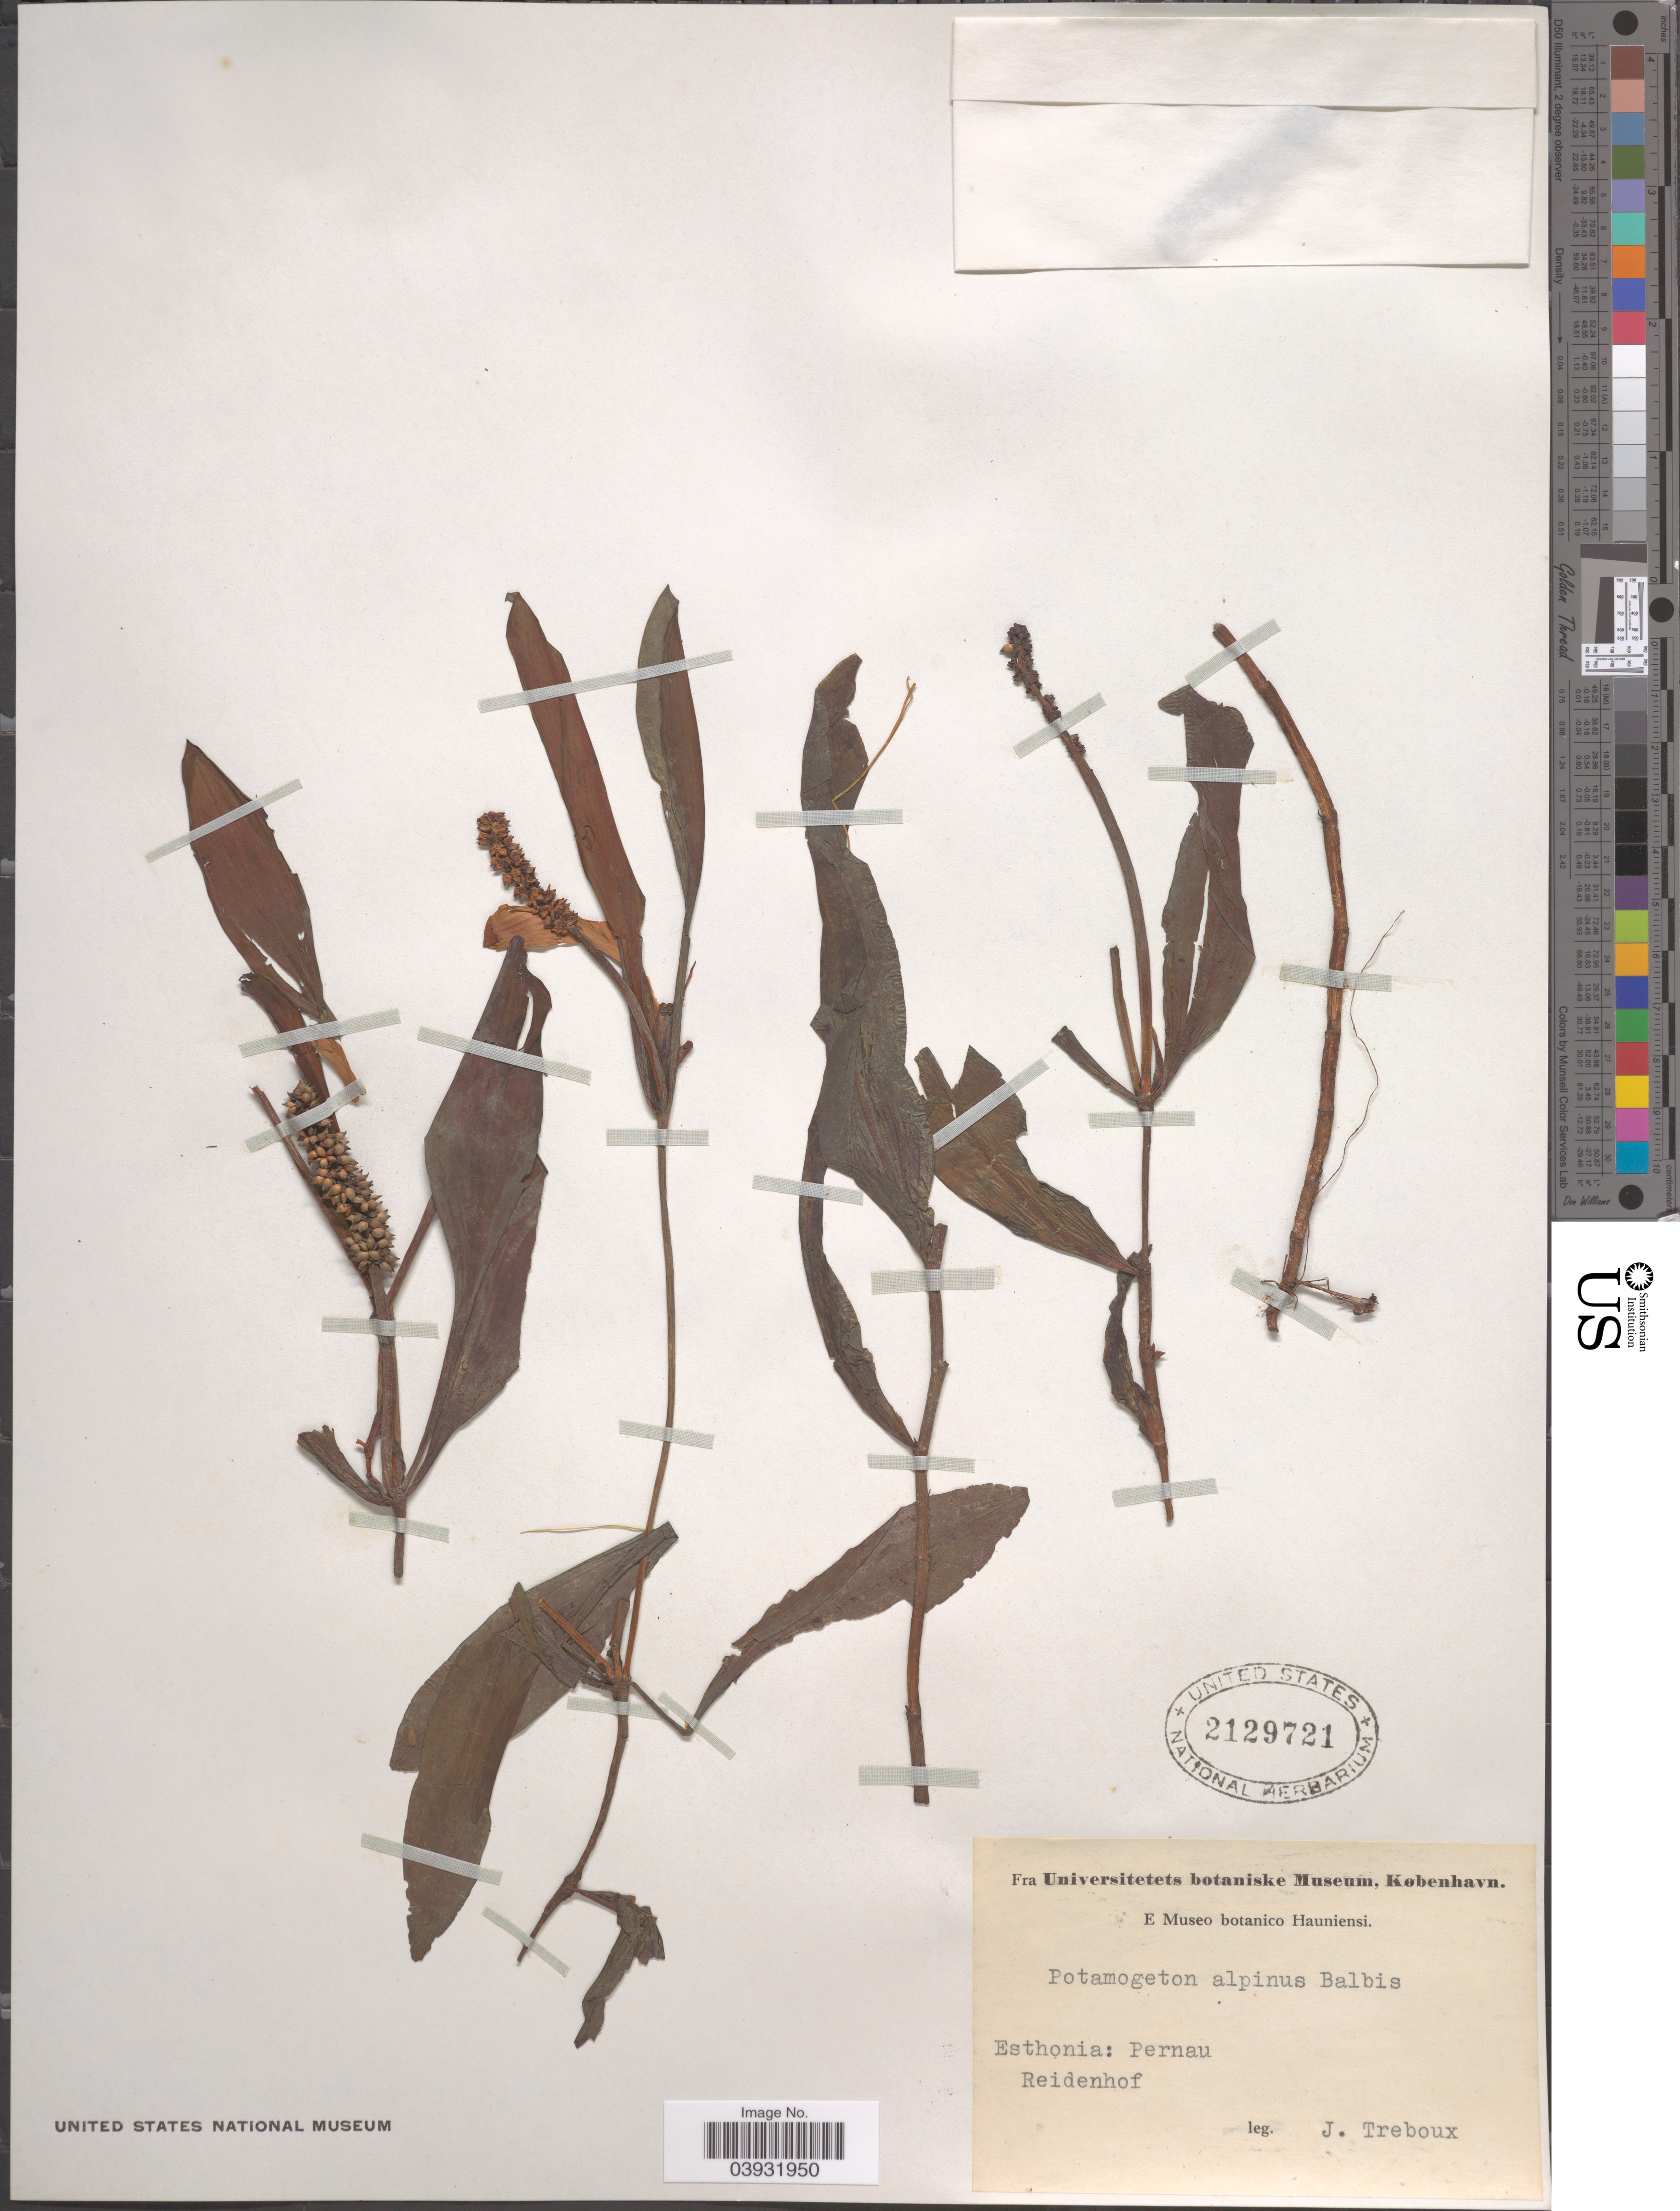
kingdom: Plantae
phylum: Tracheophyta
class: Liliopsida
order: Alismatales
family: Potamogetonaceae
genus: Potamogeton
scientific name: Potamogeton alpinus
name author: Balb.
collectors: J. Treboux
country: Estonia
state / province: Pärnumaa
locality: Esthonia: Pernau. Reidenhof.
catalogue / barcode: US 2129721